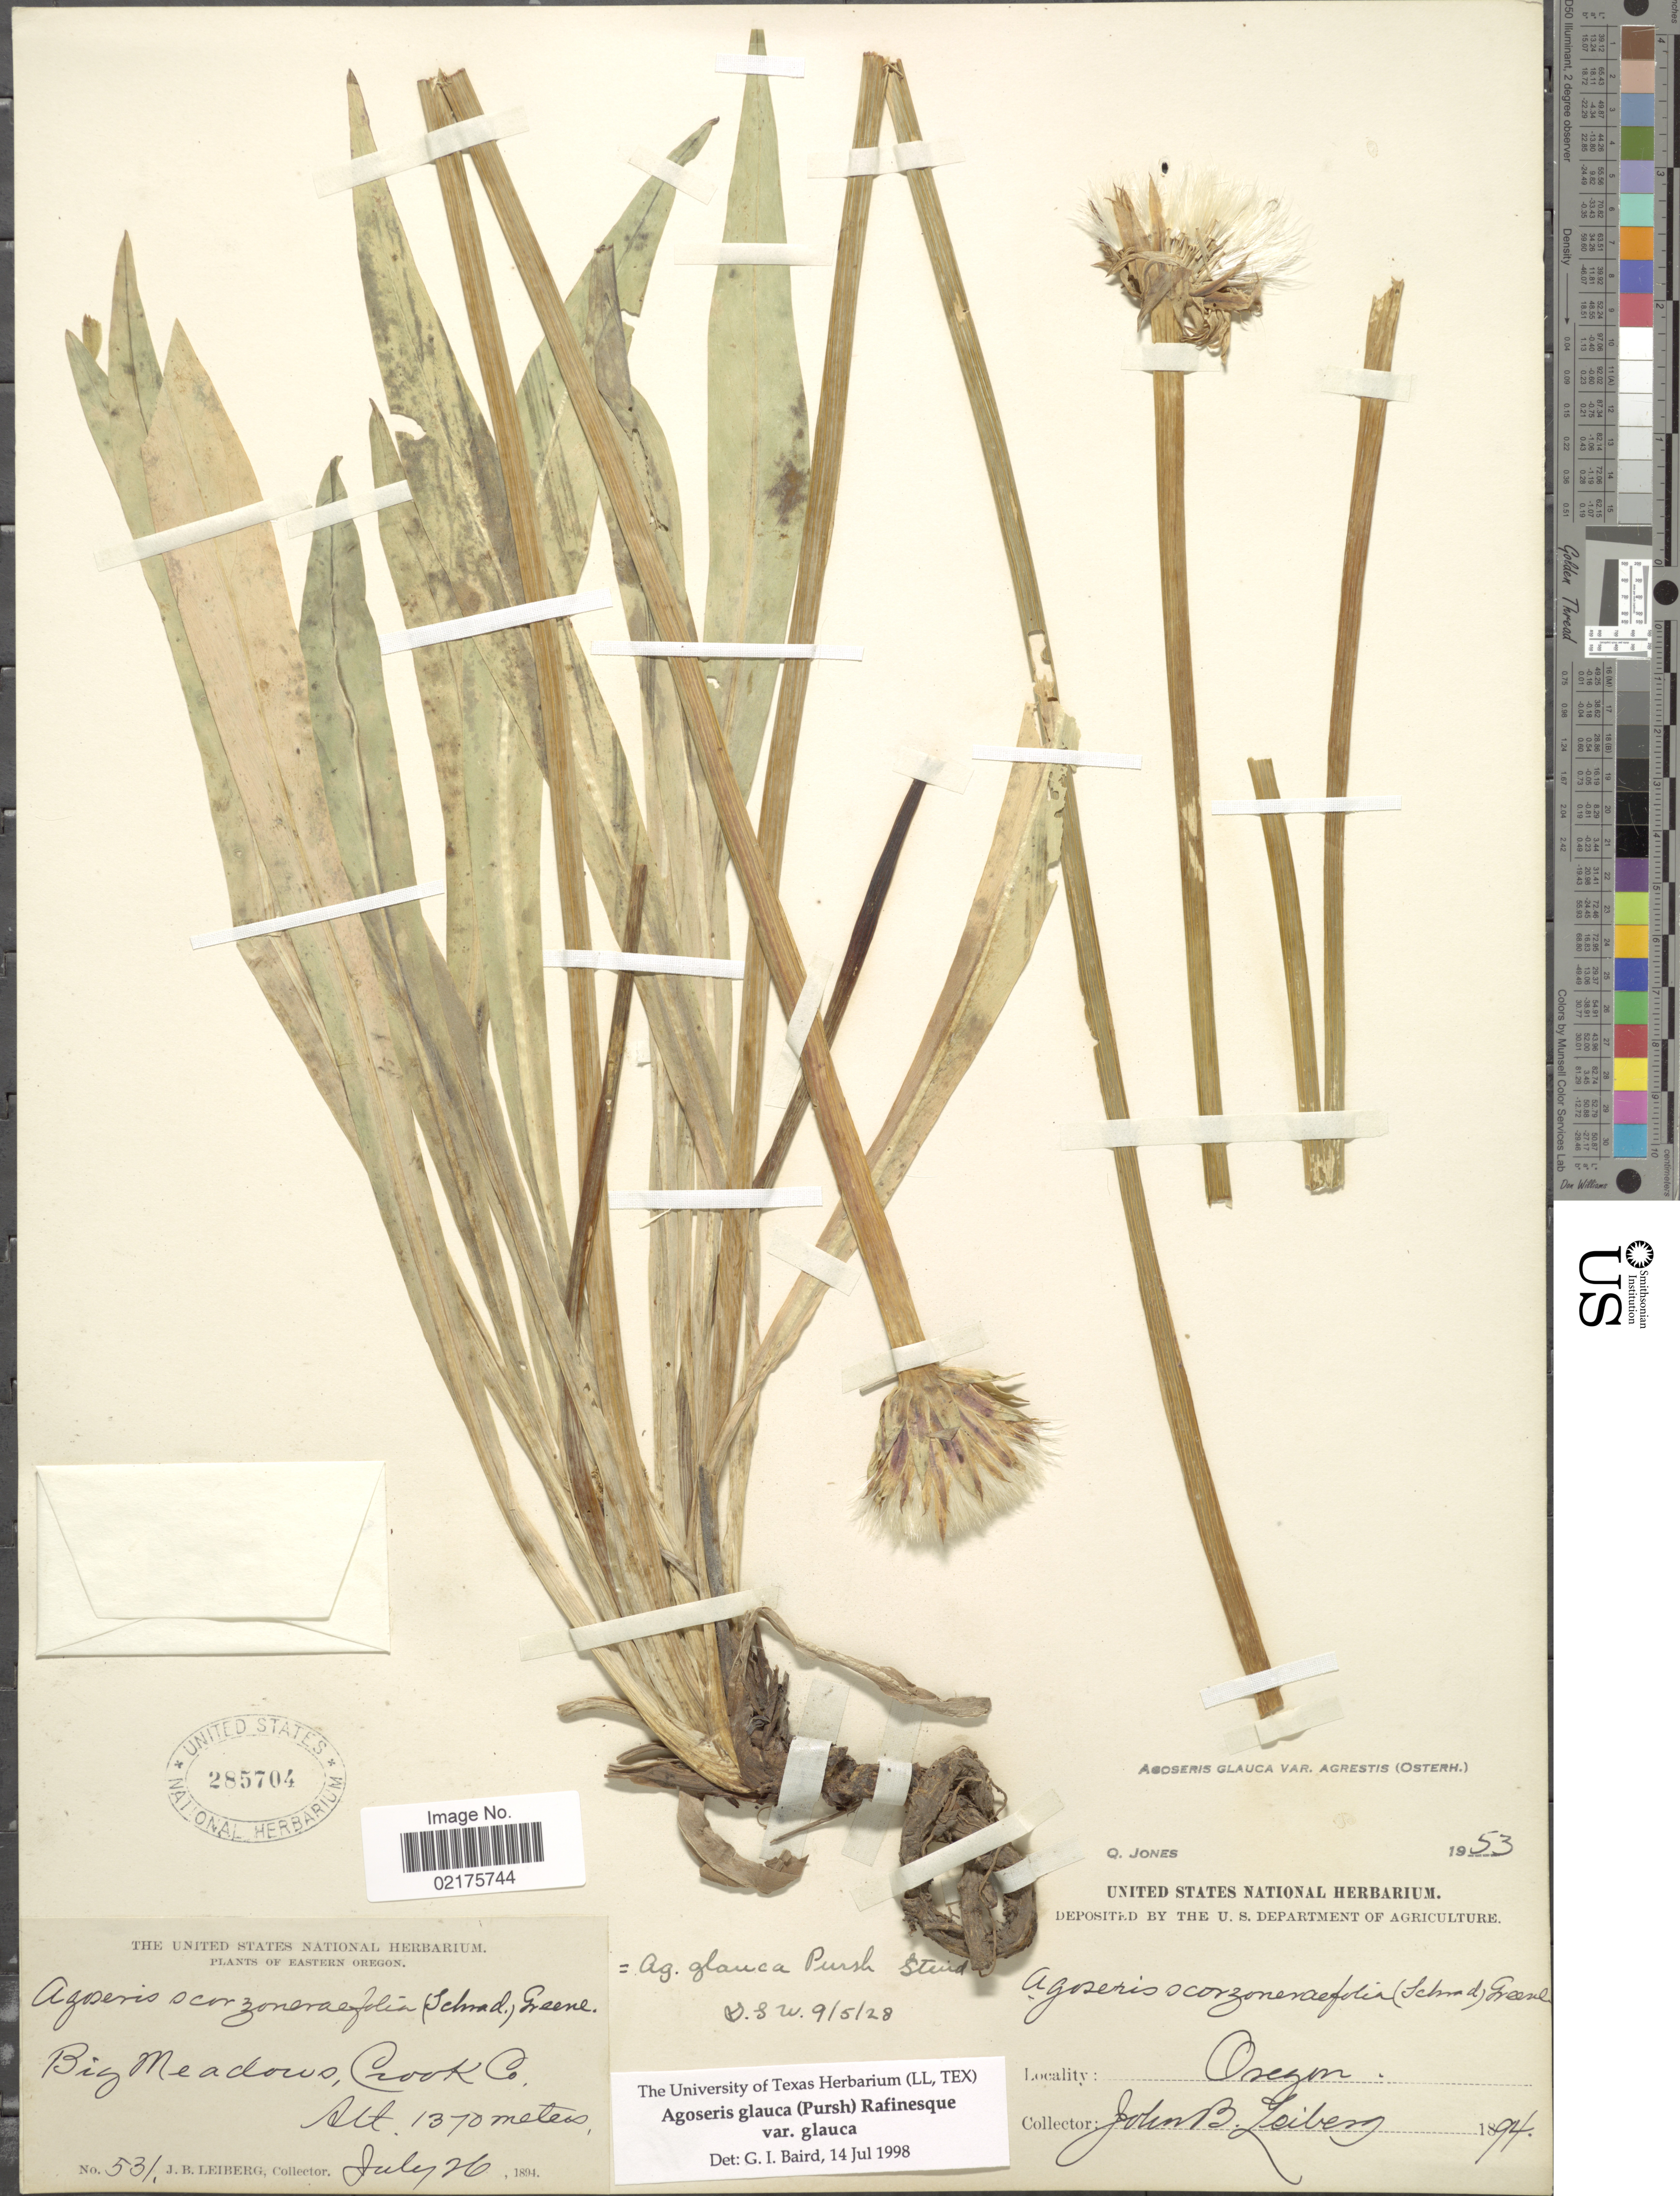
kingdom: Plantae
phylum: Tracheophyta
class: Magnoliopsida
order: Asterales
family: Asteraceae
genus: Agoseris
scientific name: Agoseris glauca var. glauca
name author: (Pursh) Raf.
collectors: J. B. Leiberg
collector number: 531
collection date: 1894-07-26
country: United States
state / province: Oregon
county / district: Crook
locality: Eastern Oregon, BIg Meadows, Crook Co.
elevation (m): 1370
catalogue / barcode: US 285704